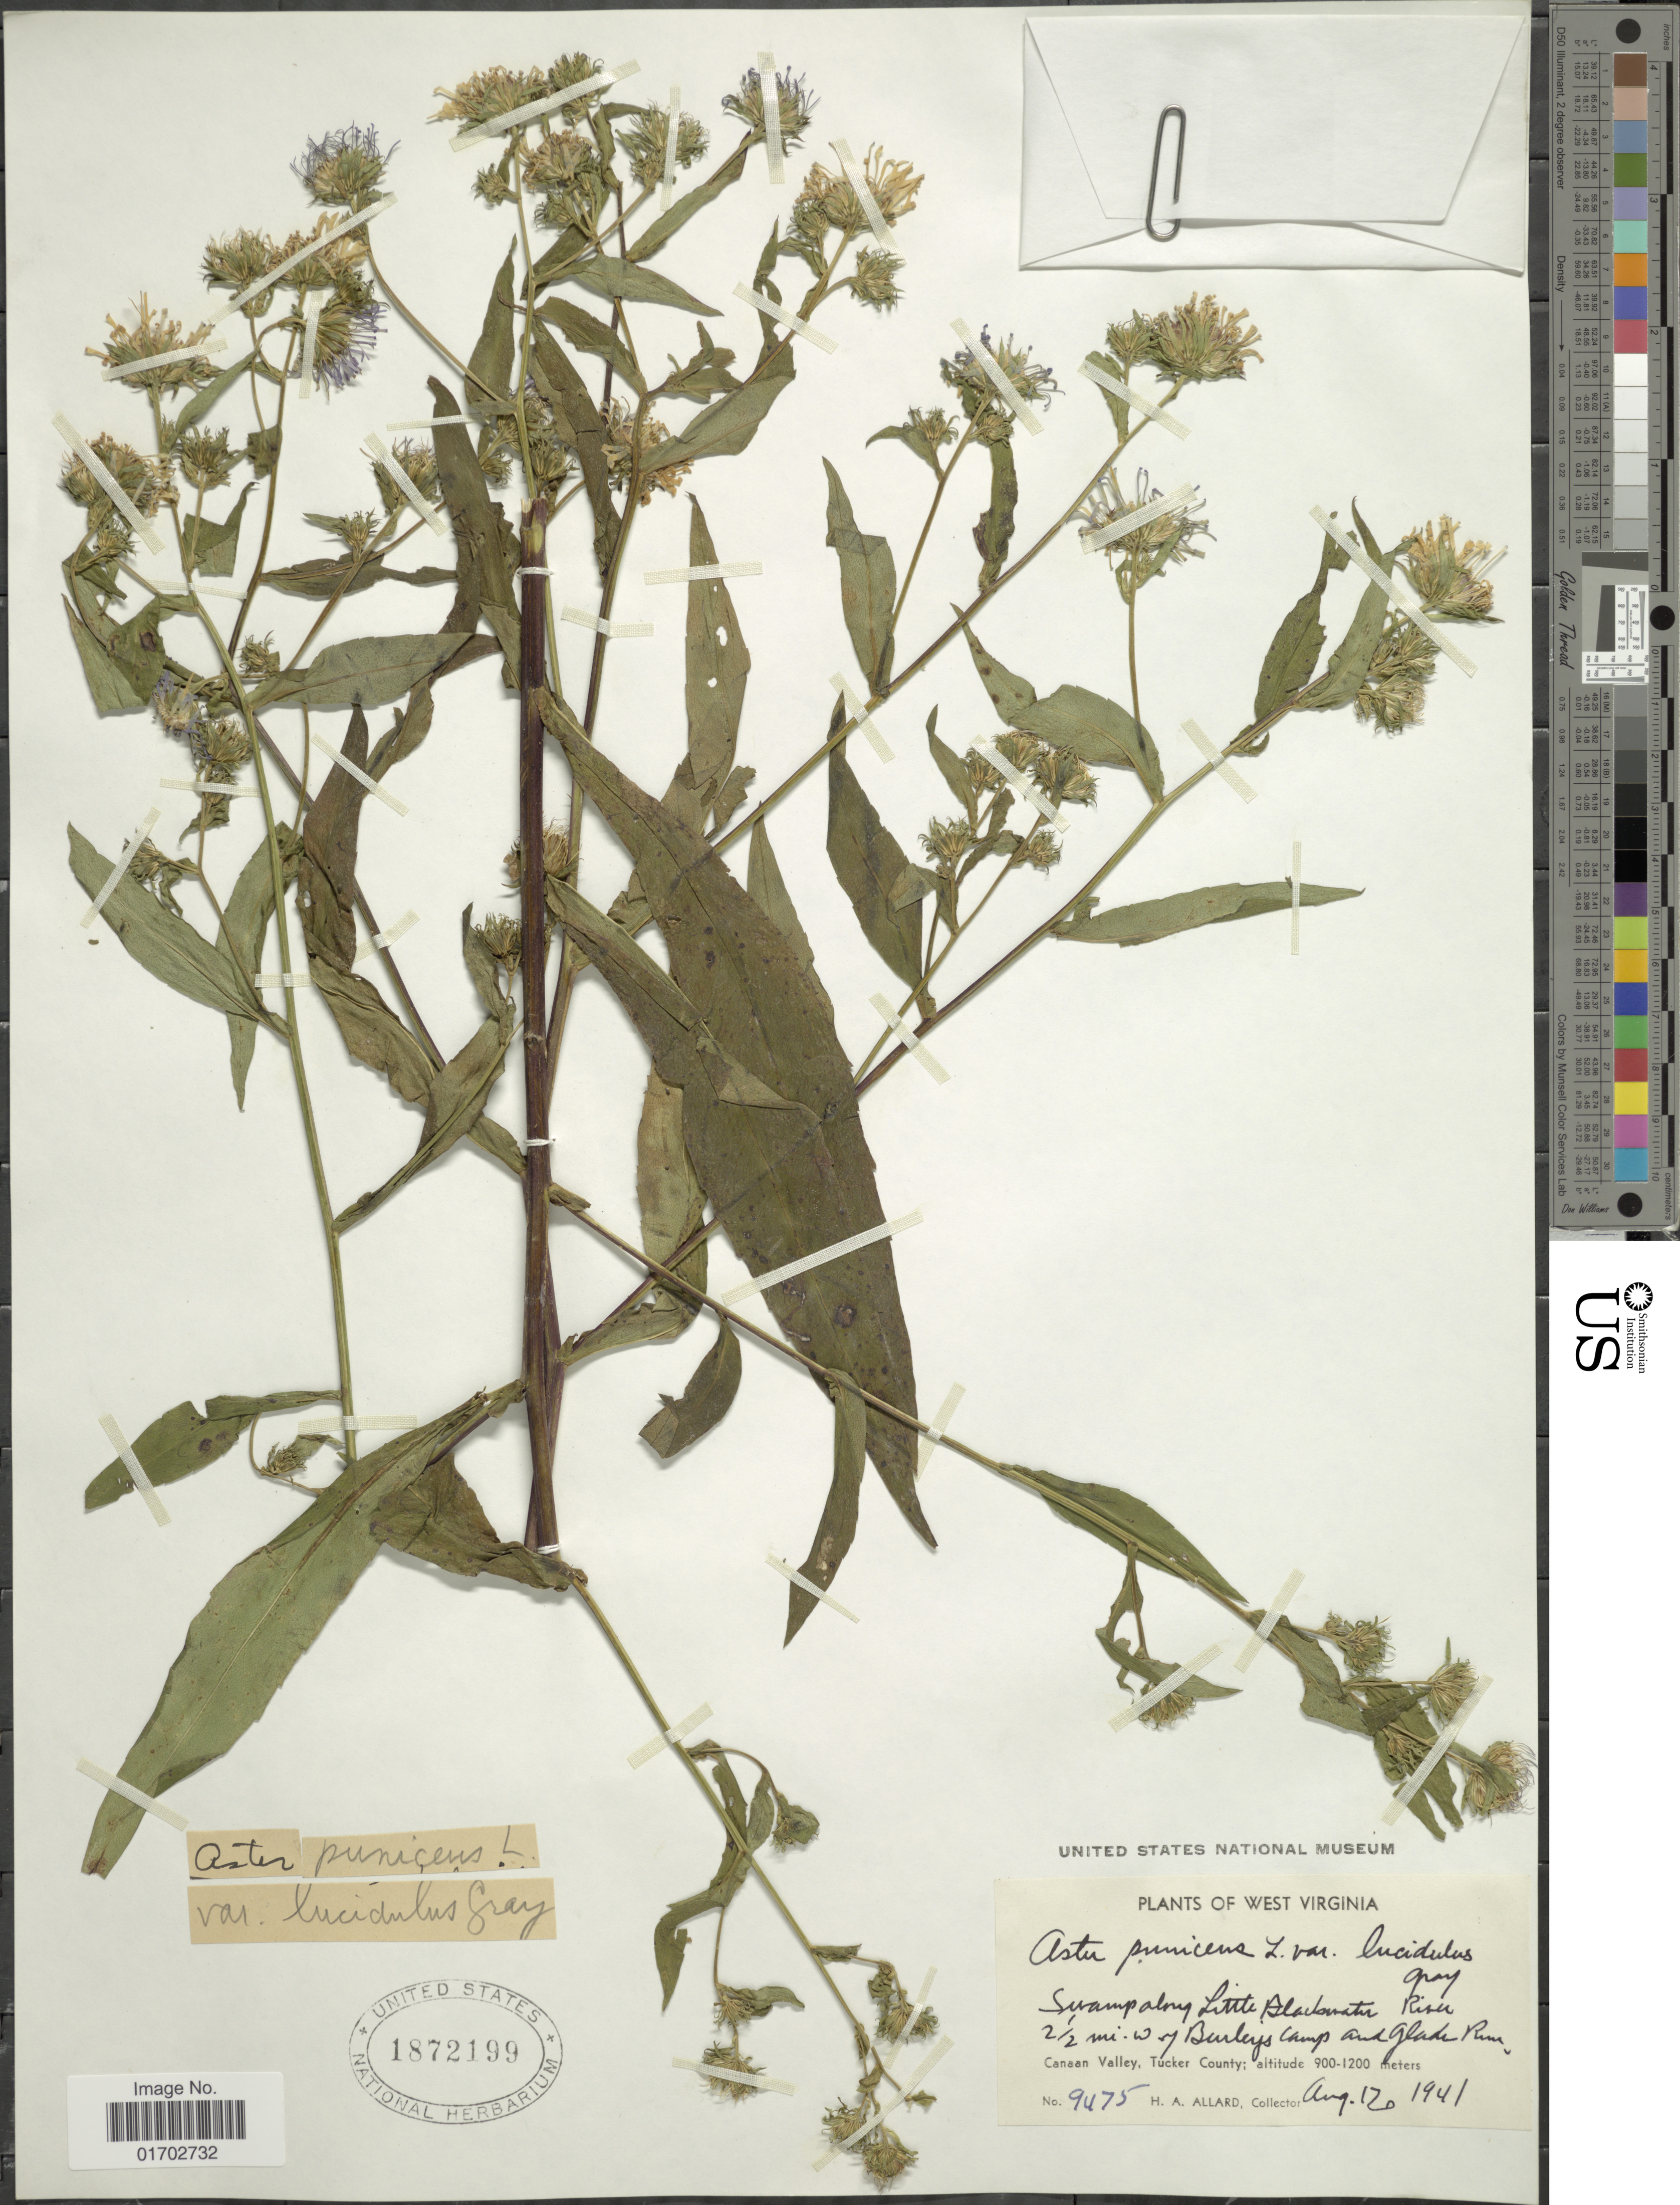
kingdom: Plantae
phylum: Tracheophyta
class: Magnoliopsida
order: Asterales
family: Asteraceae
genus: Symphyotrichum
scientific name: Symphyotrichum firmum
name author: (Nees) G.L. Nesom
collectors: H. A. Allard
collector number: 9475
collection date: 1941-08-17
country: United States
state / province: West Virginia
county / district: Tucker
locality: Swamp along Little Blackwater River 2½ mi W of Burleys Camp and Glade Run, Canaan Valley, Tucker County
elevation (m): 900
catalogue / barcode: US 1872199